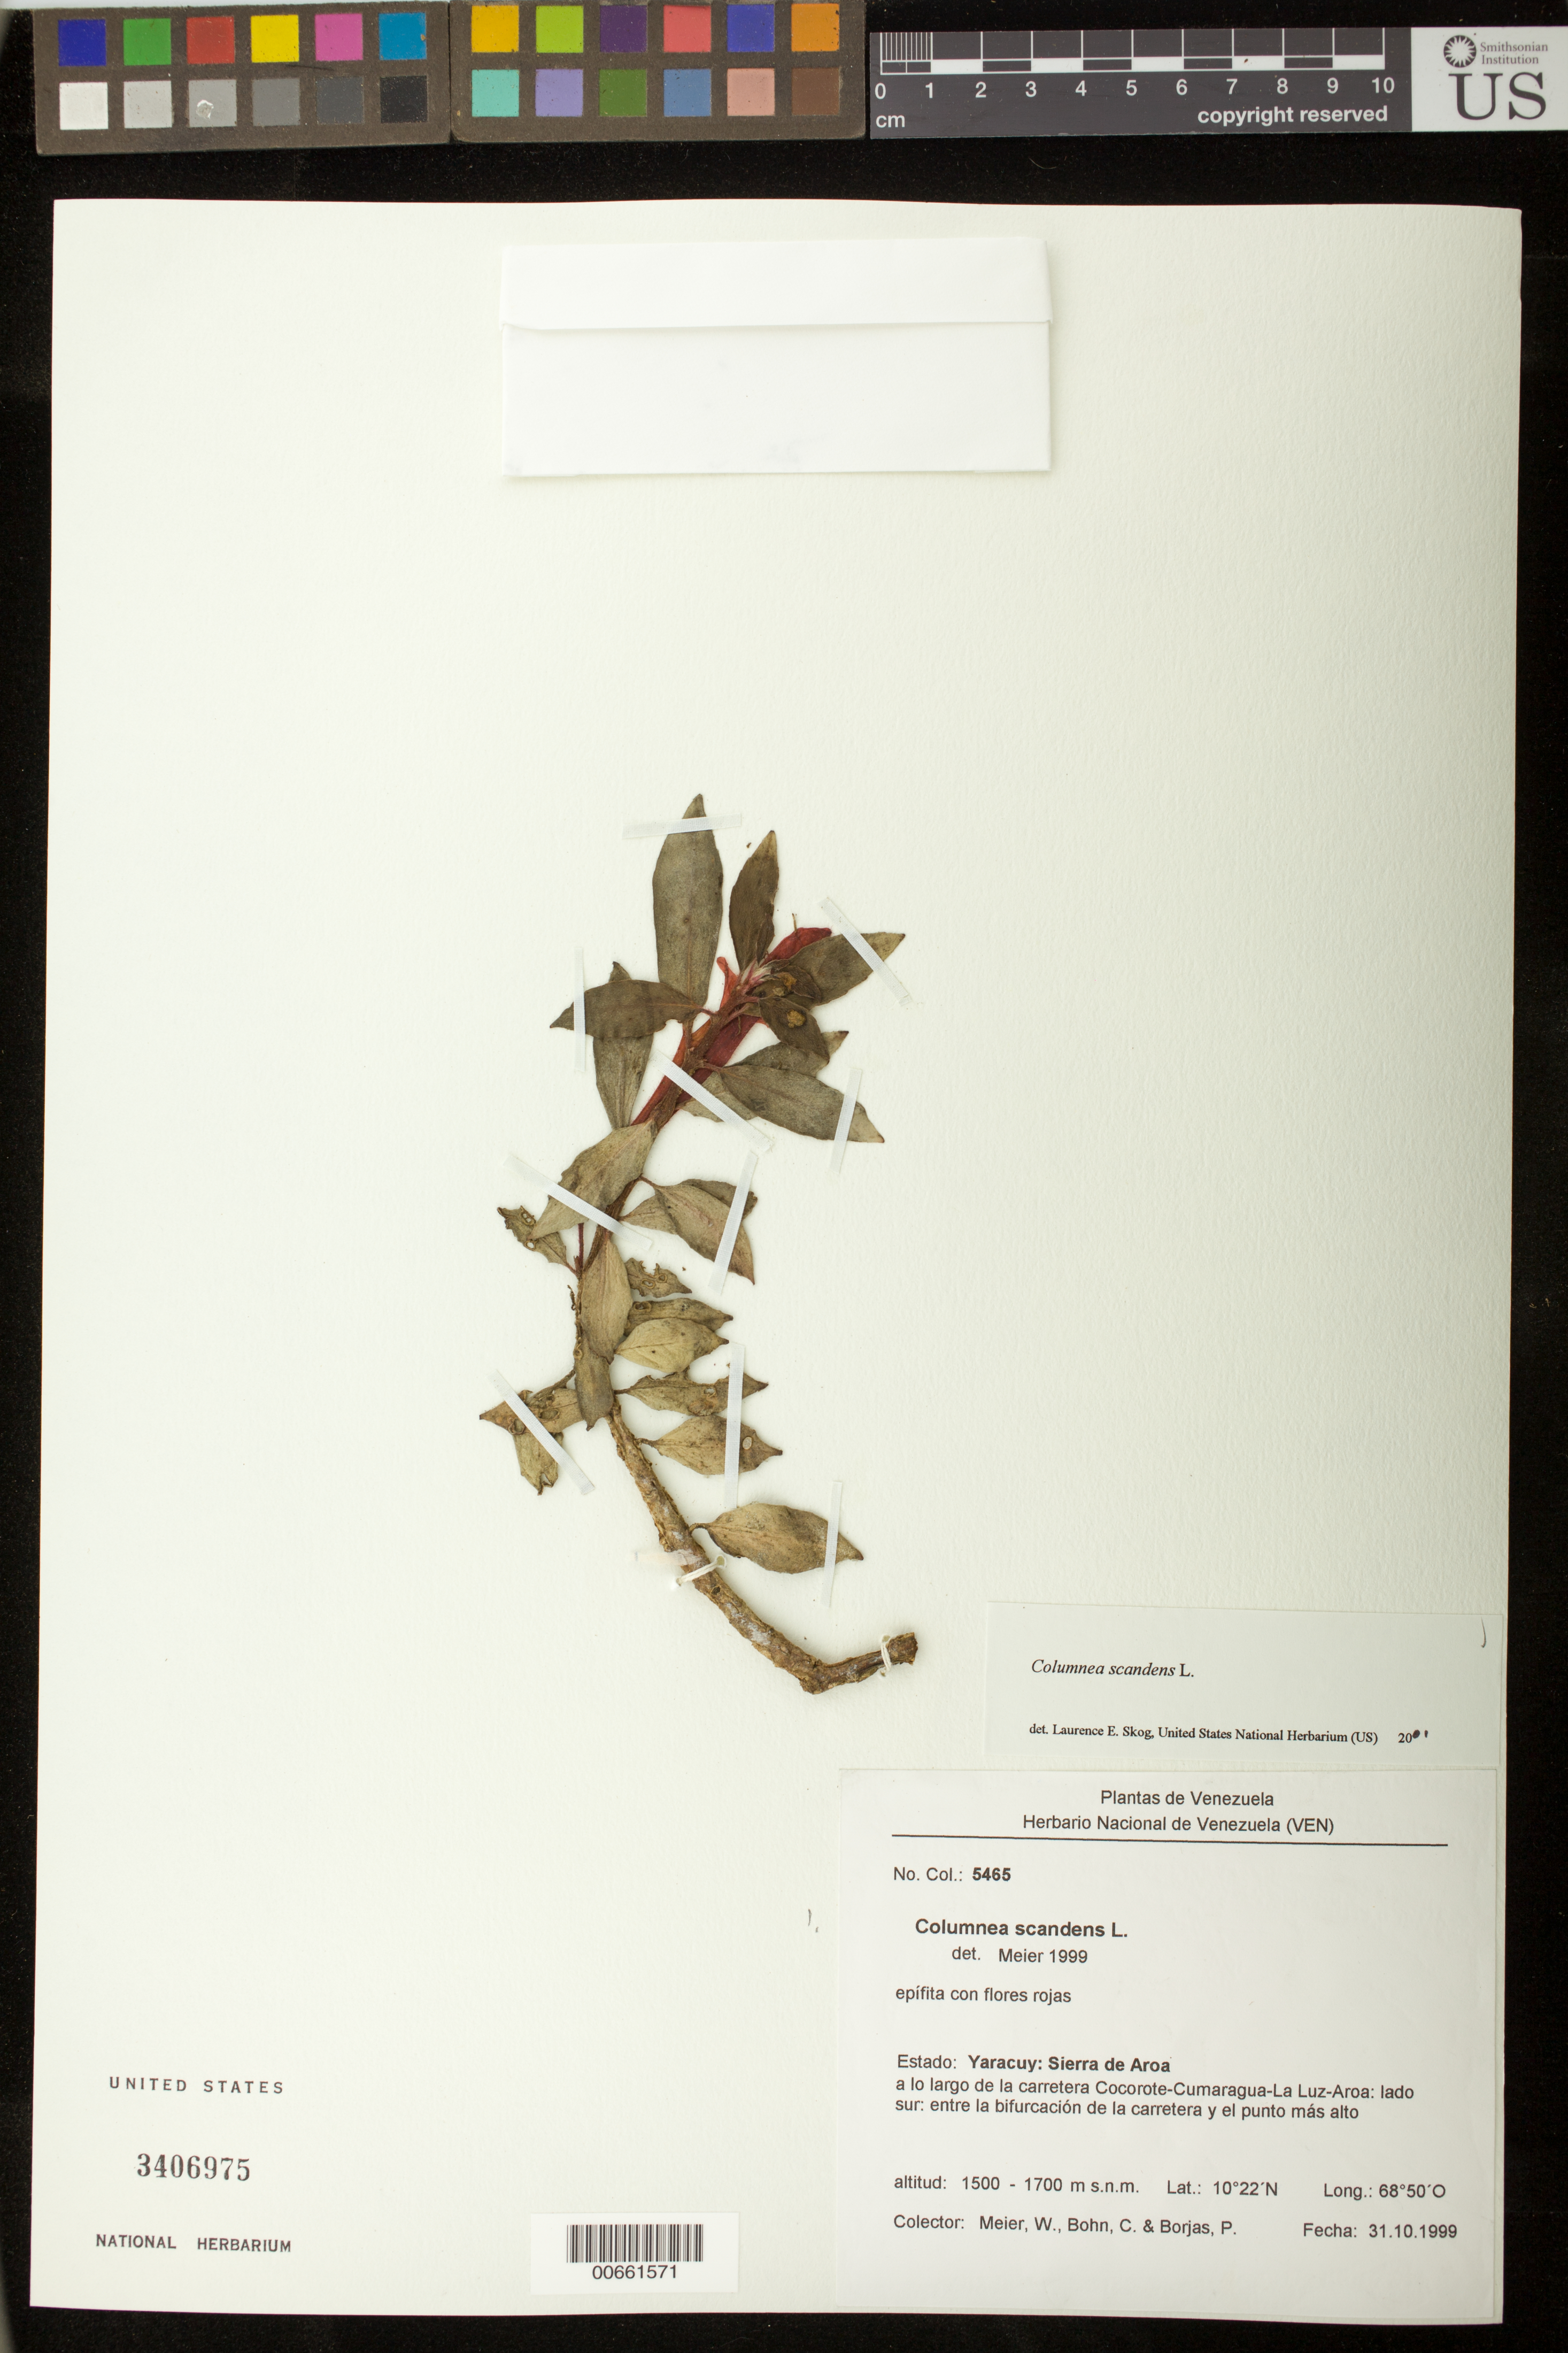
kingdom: Plantae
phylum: Tracheophyta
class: Magnoliopsida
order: Lamiales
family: Gesneriaceae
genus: Columnea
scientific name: Columnea scandens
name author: L.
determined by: Skog, Laurence E.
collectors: W. Meier, C. Bohn & P. Borjas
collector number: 5465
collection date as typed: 31 Oct 1999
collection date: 1999-10-31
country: Venezuela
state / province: Yaracuy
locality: Sierra de Aroa; a lo largo de la carretera Cocorote-Cumaragua-La Luz-Aroa: lado sur: entre la bifurcación de la carretera y el punto más alto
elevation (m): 1500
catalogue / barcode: US 3406975